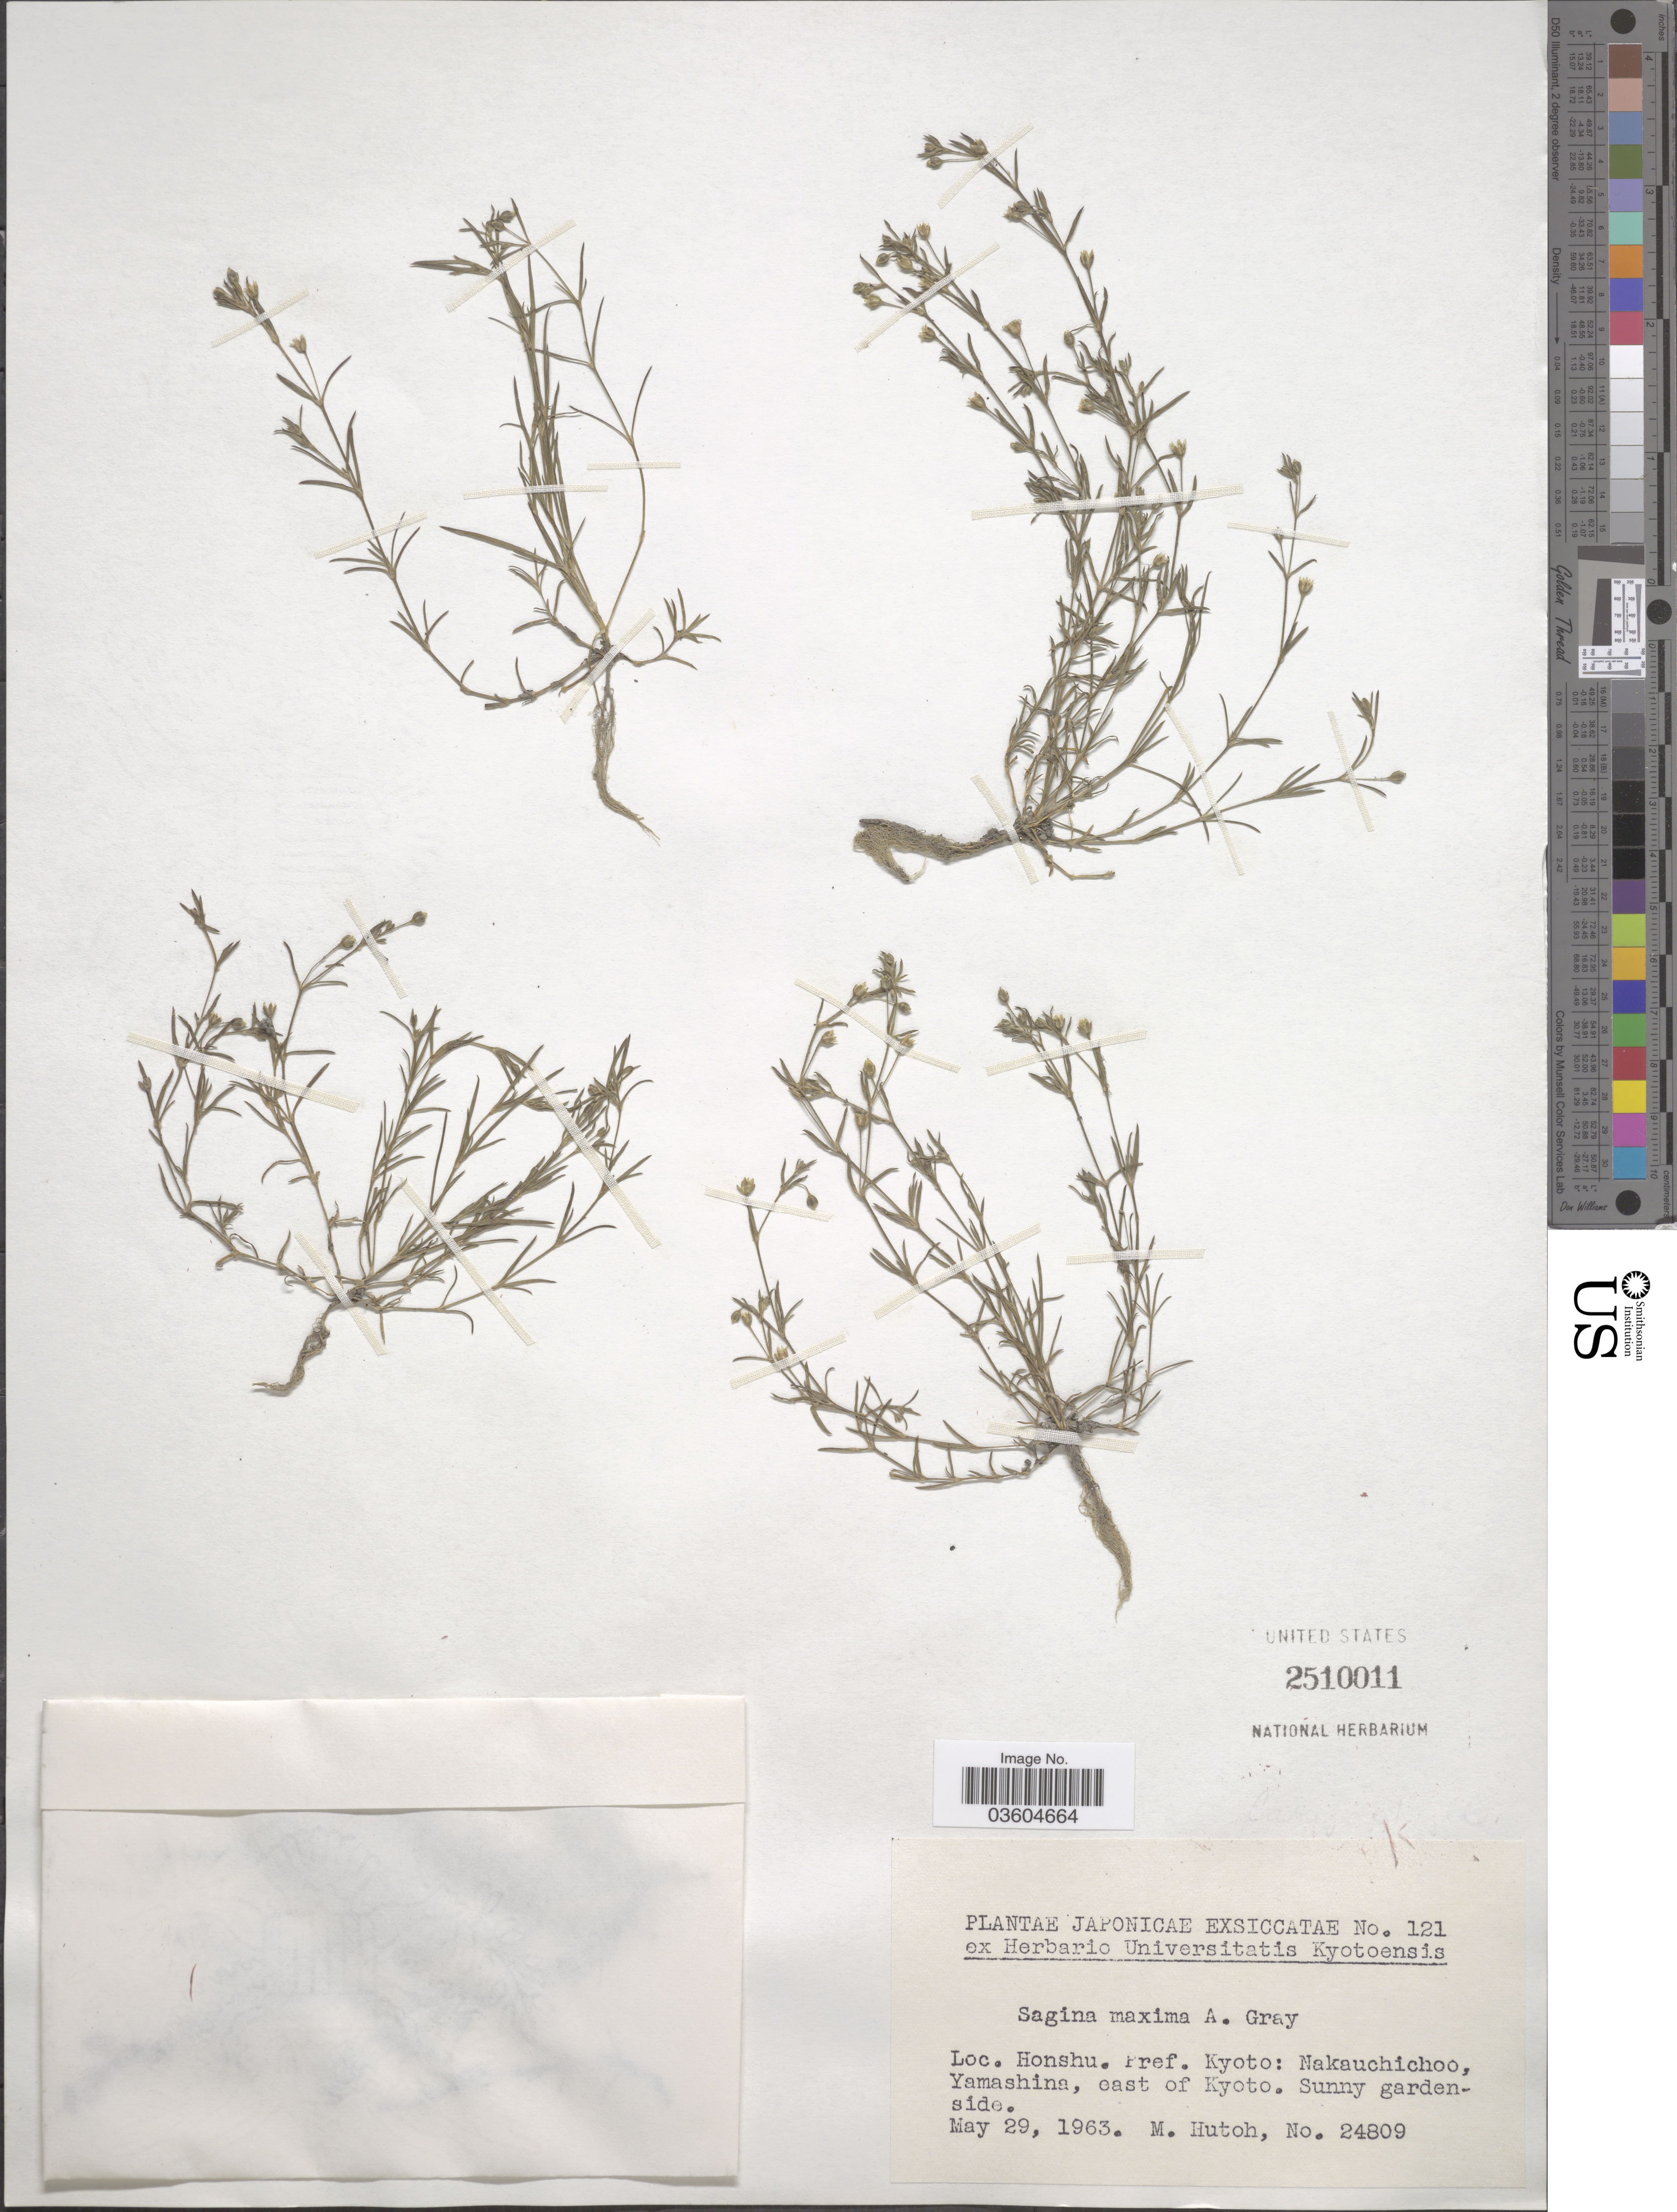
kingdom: Plantae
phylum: Tracheophyta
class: Magnoliopsida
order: Caryophyllales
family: Caryophyllaceae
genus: Sagina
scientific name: Sagina maxima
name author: A. Gray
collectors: M. Hutoh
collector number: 24809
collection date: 1963-05-29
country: Japan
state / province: Kyoto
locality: Honshu. Pref. Kyoto. Nakauchichoo, Yamashina, east of Kyoto. Sunny garden side.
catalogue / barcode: US 2510011